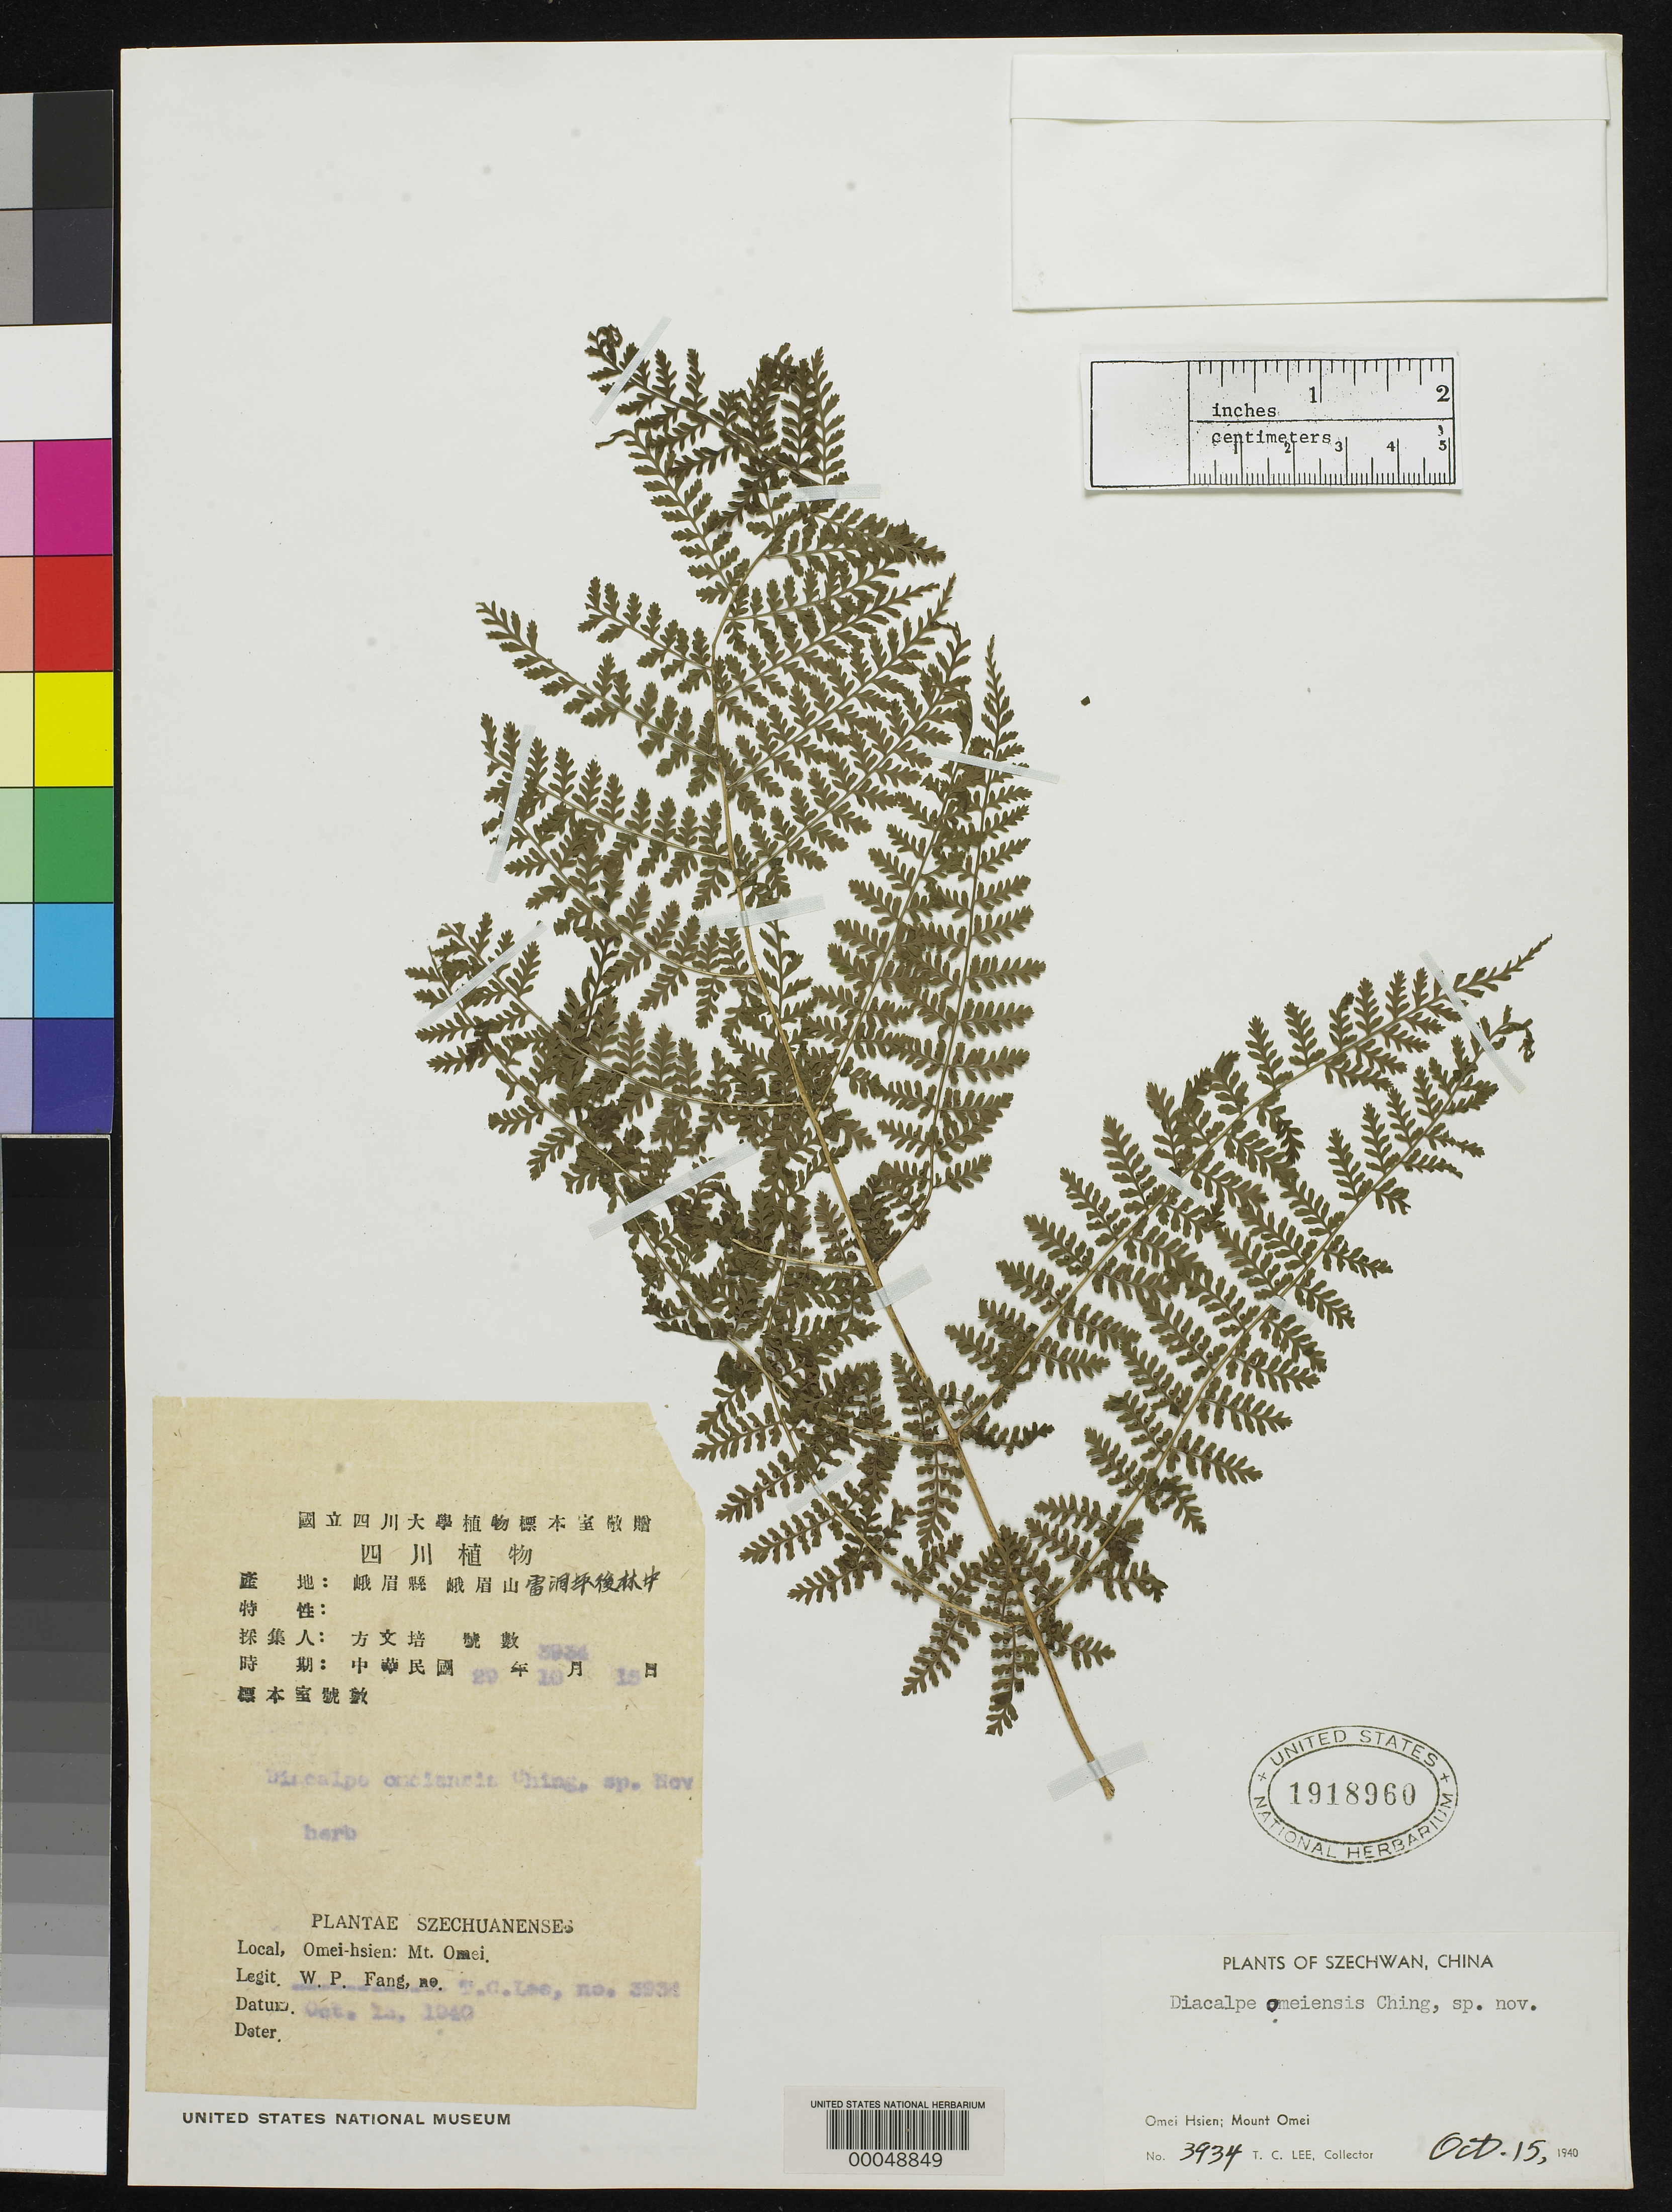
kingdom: Plantae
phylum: Tracheophyta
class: Polypodiopsida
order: Polypodiales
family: Dryopteridaceae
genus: Diacalpe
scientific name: Diacalpe omeiensis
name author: Ching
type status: Isosyntype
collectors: T. Lee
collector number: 3934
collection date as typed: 15 Oct 1940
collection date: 1940-10-15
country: China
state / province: Sichuan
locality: Omei Hsien, Mt. Omei.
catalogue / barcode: US 1918960